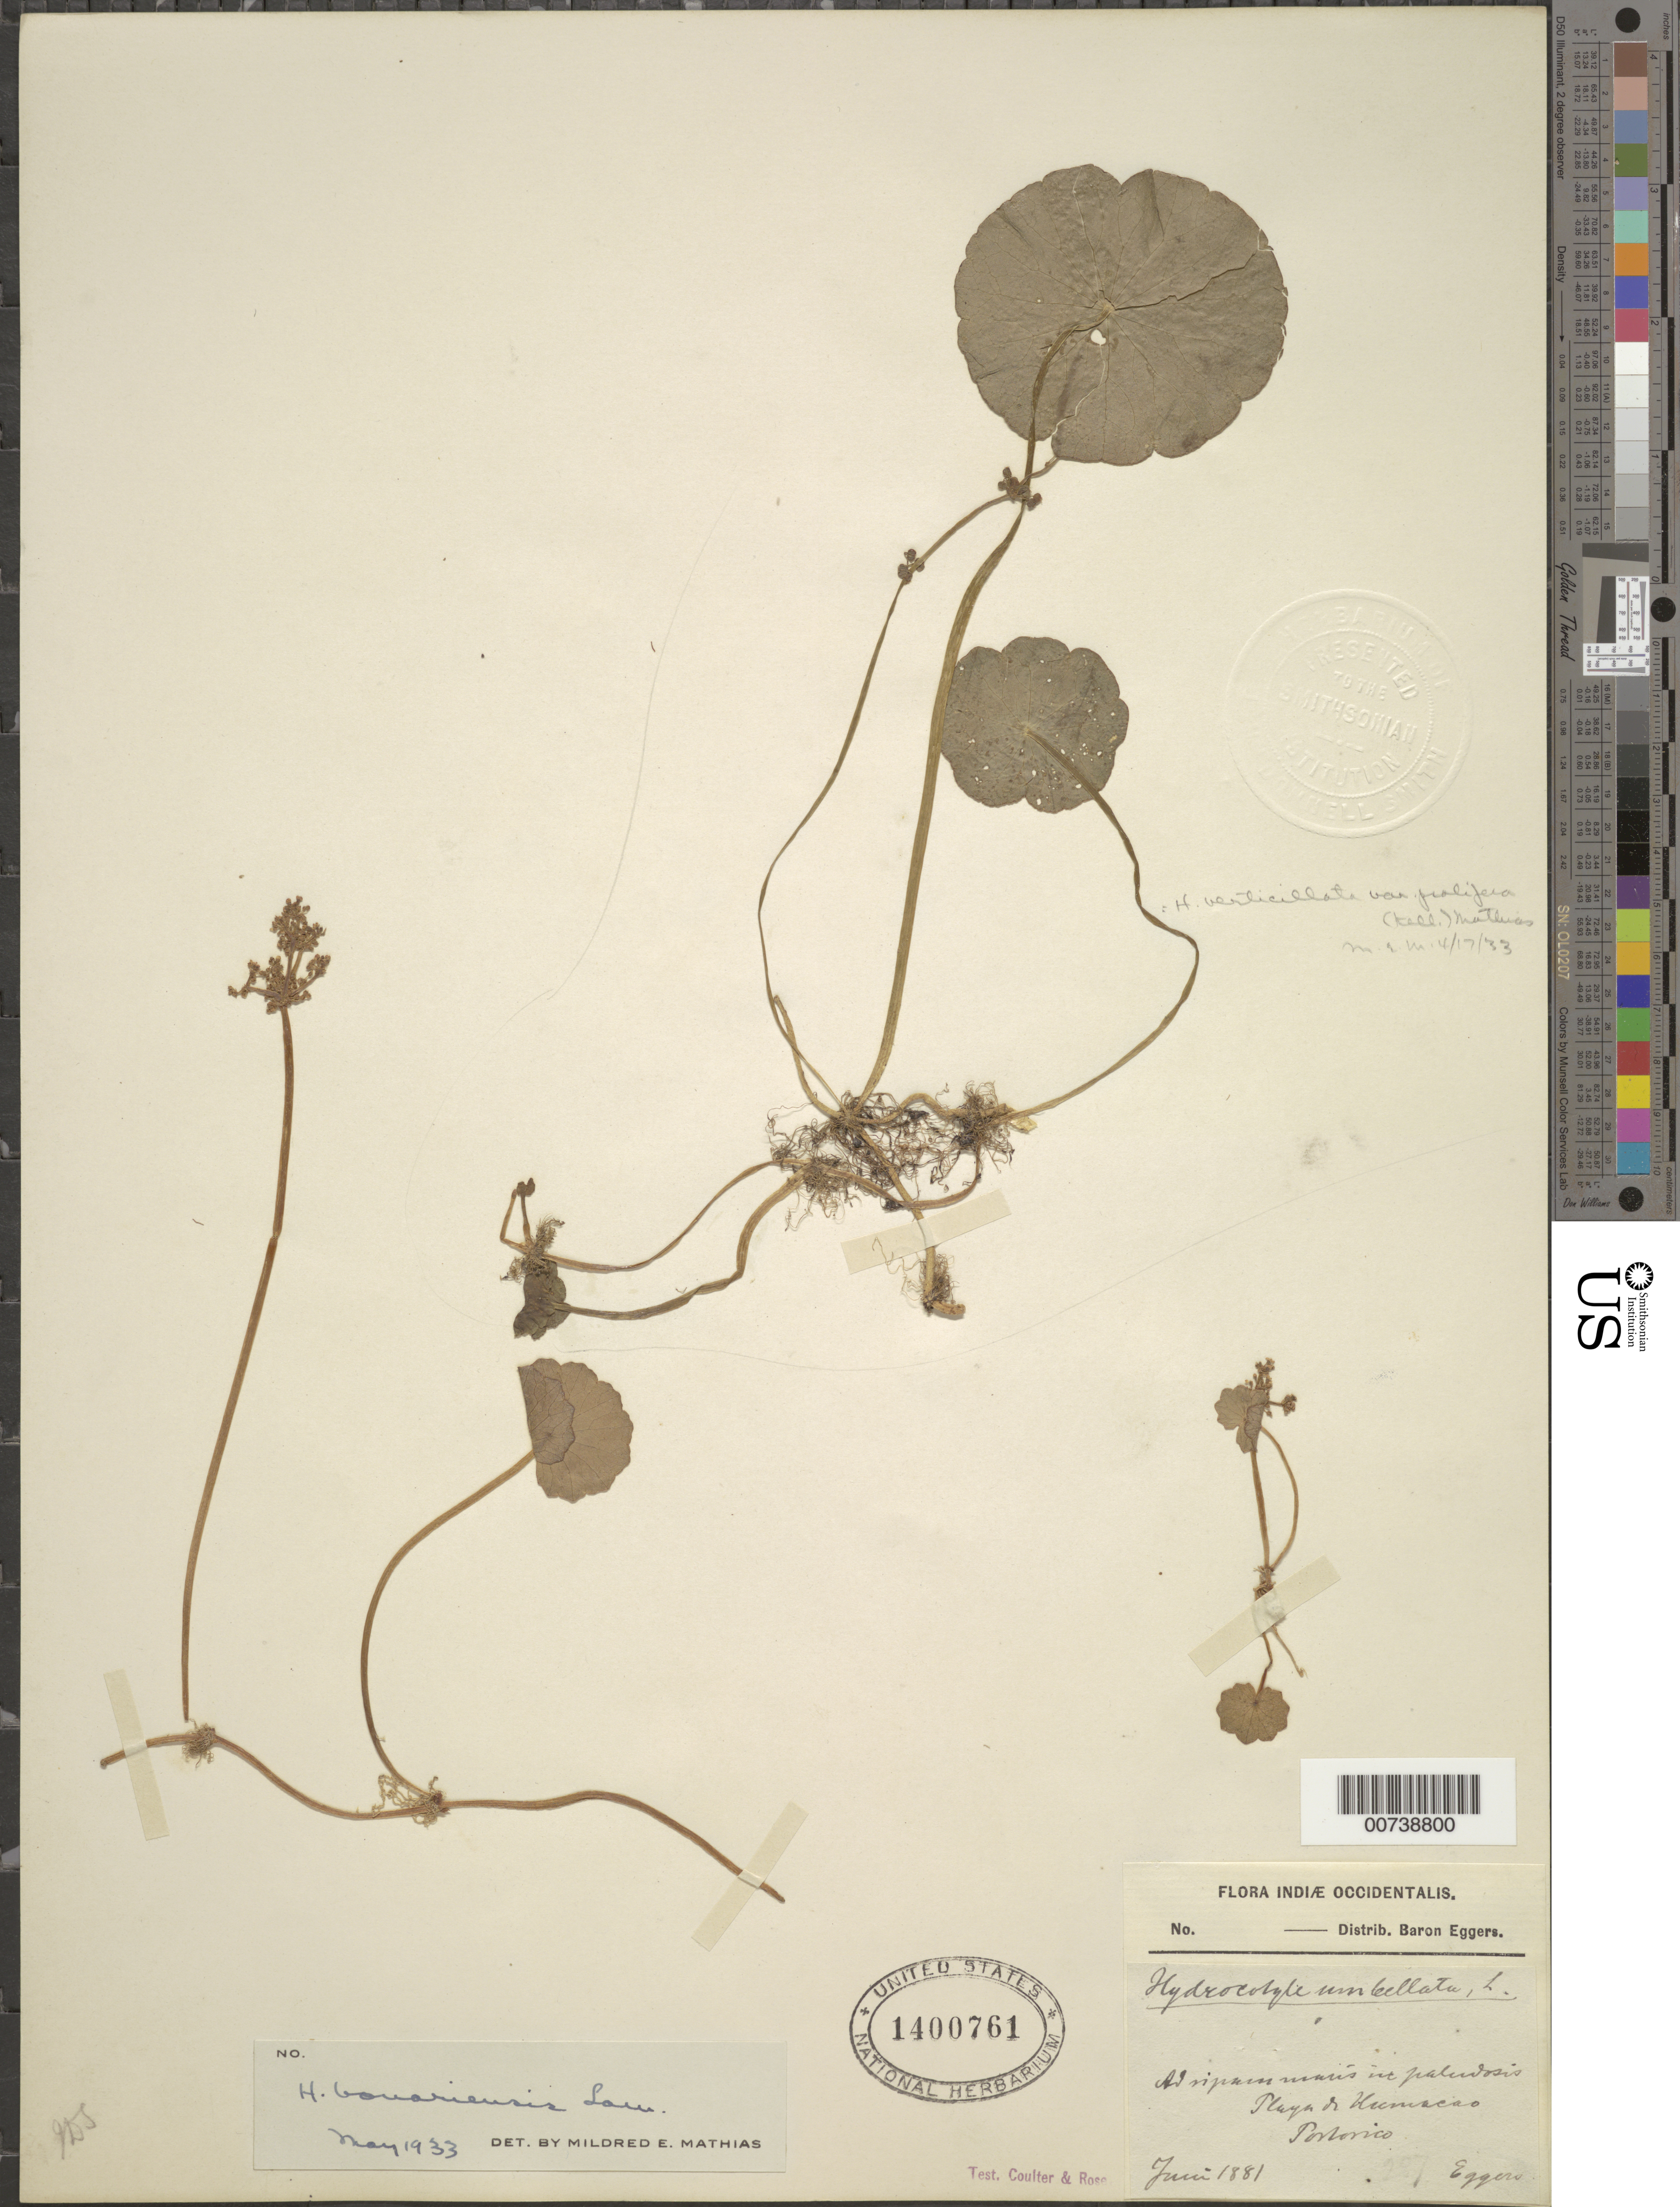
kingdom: Plantae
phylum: Tracheophyta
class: Magnoliopsida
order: Apiales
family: Araliaceae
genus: Hydrocotyle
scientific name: Hydrocotyle bonariensis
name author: Lam.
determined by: Mathias, M. E.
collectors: H. F. A. von Eggers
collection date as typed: Jun 1881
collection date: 1881-06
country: Puerto Rico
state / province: Humacao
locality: Playa Humacao, ad ripum maris in palustris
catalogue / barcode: US 1400761